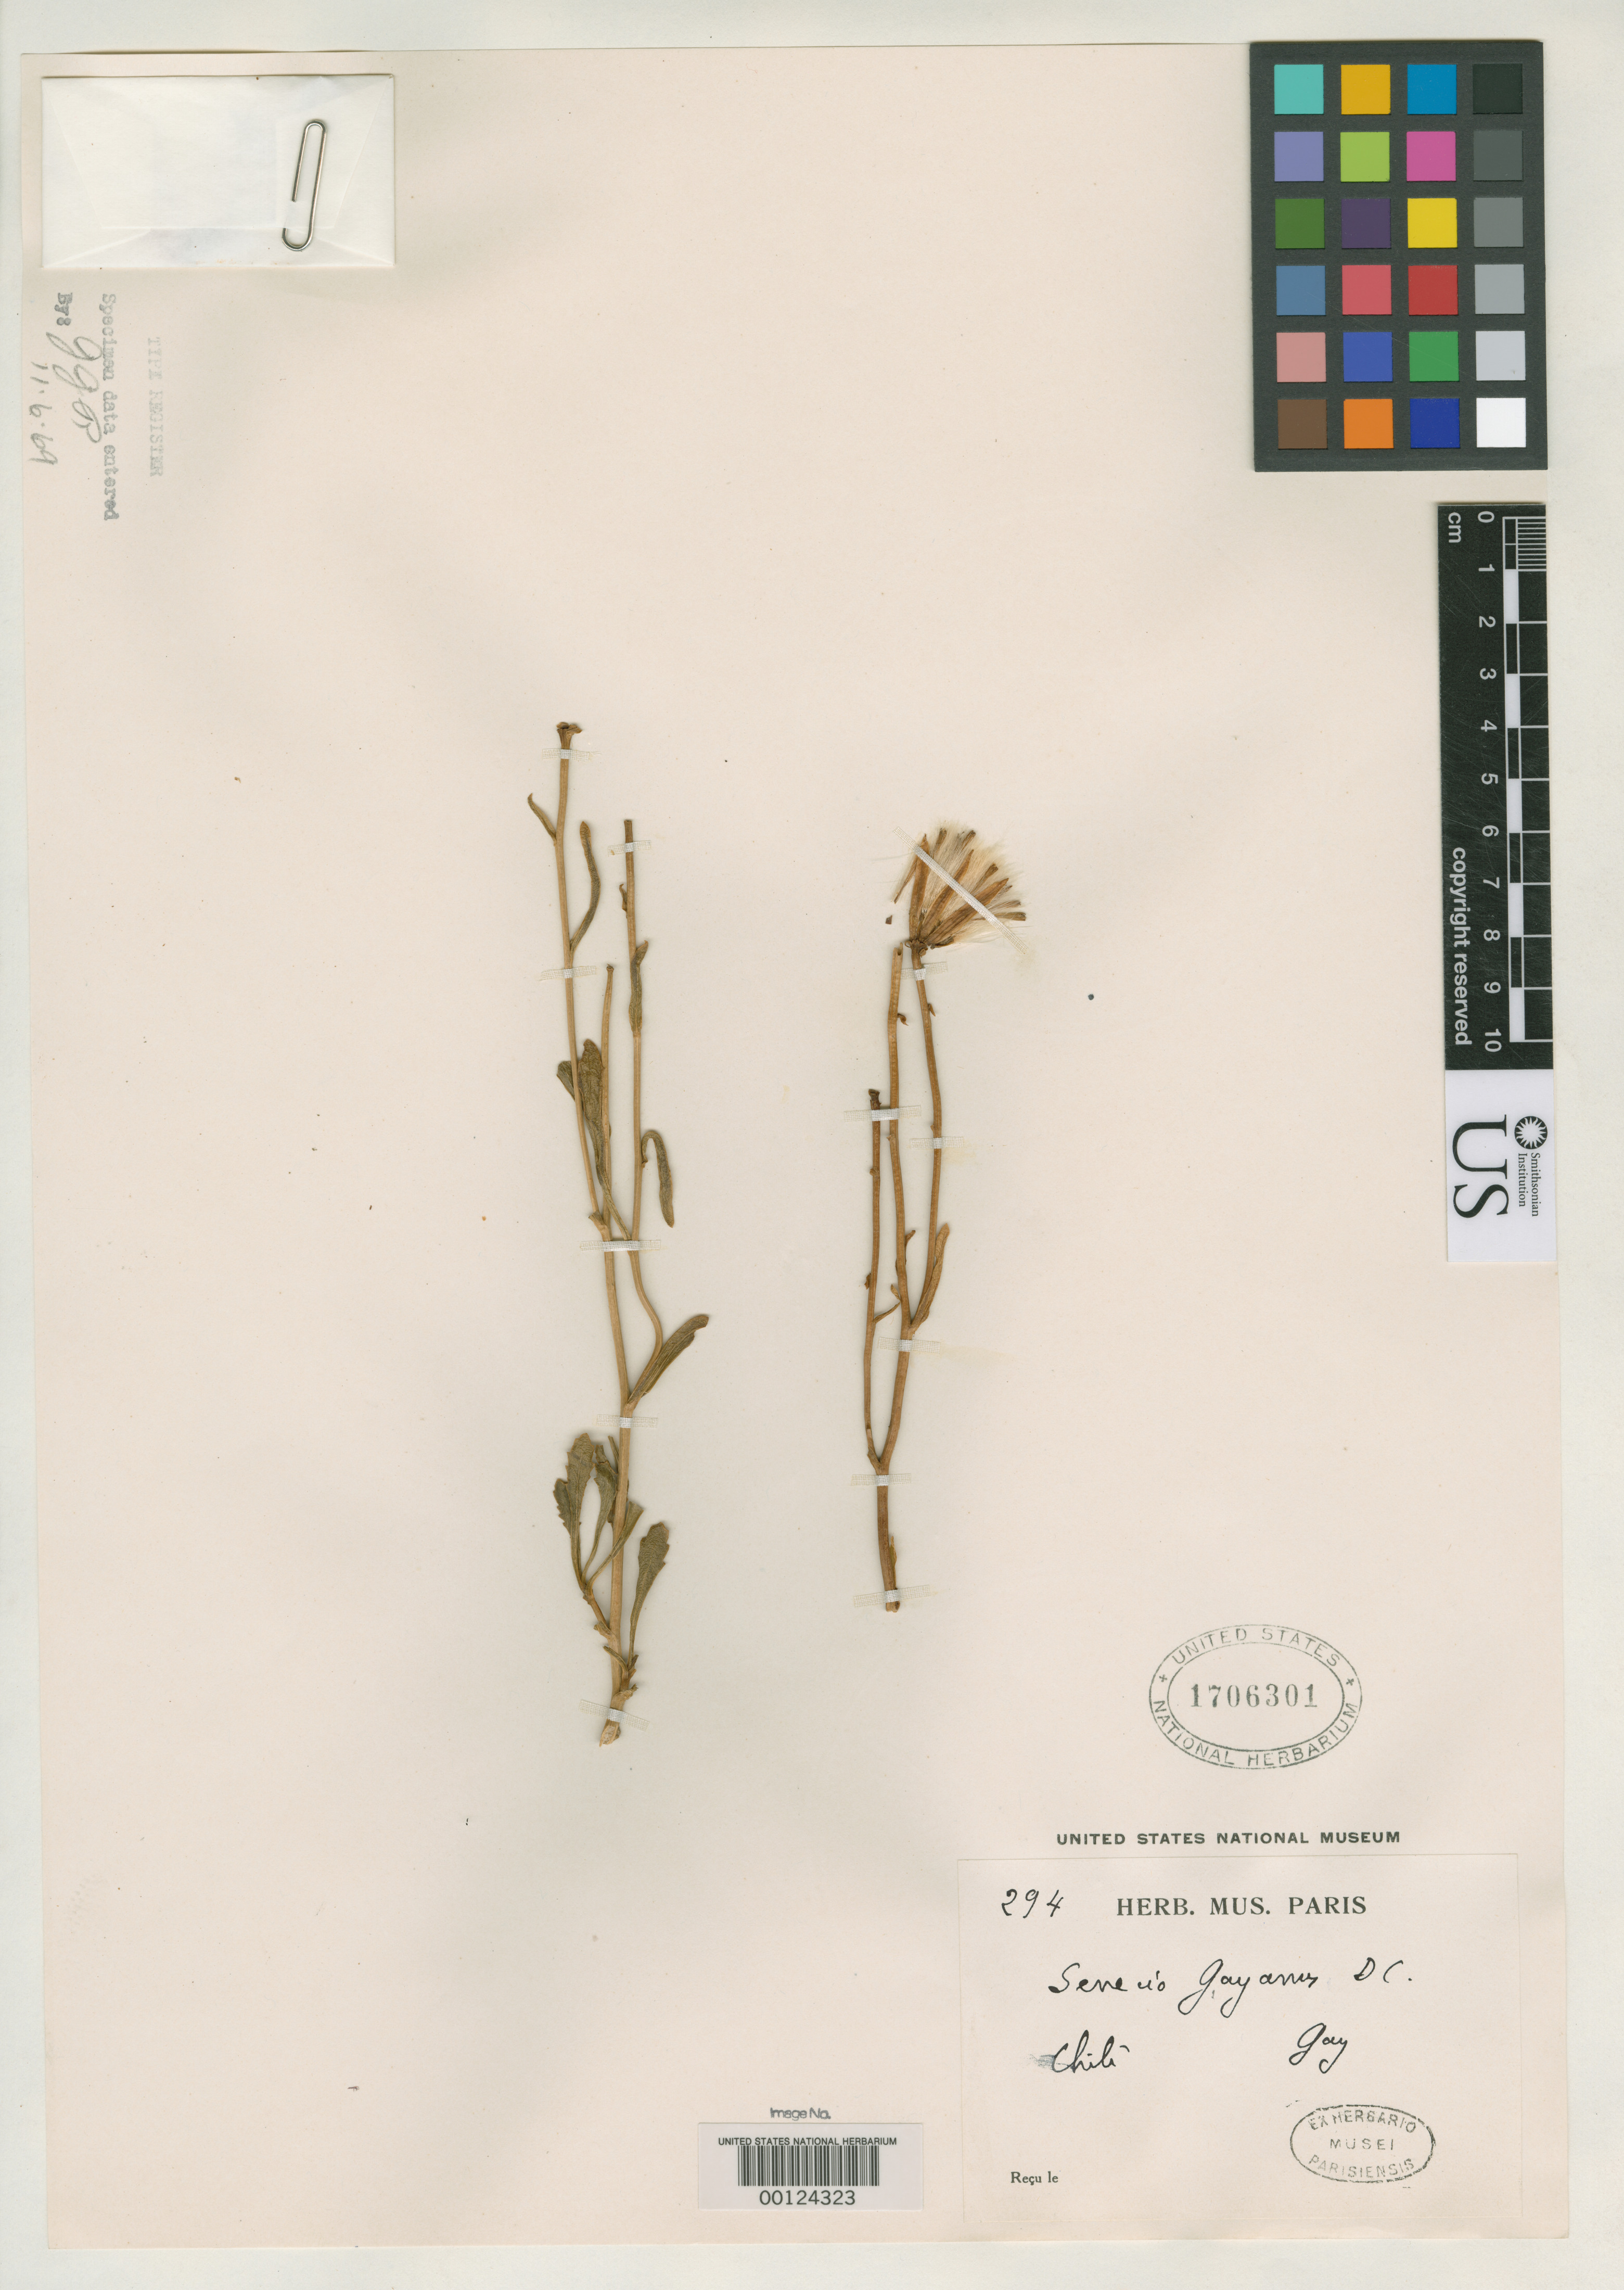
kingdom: Plantae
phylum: Tracheophyta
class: Magnoliopsida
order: Asterales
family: Asteraceae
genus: Senecio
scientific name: Senecio gayanus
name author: DC.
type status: Type Collection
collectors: C. Gay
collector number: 294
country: Chile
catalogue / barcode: US 1706301